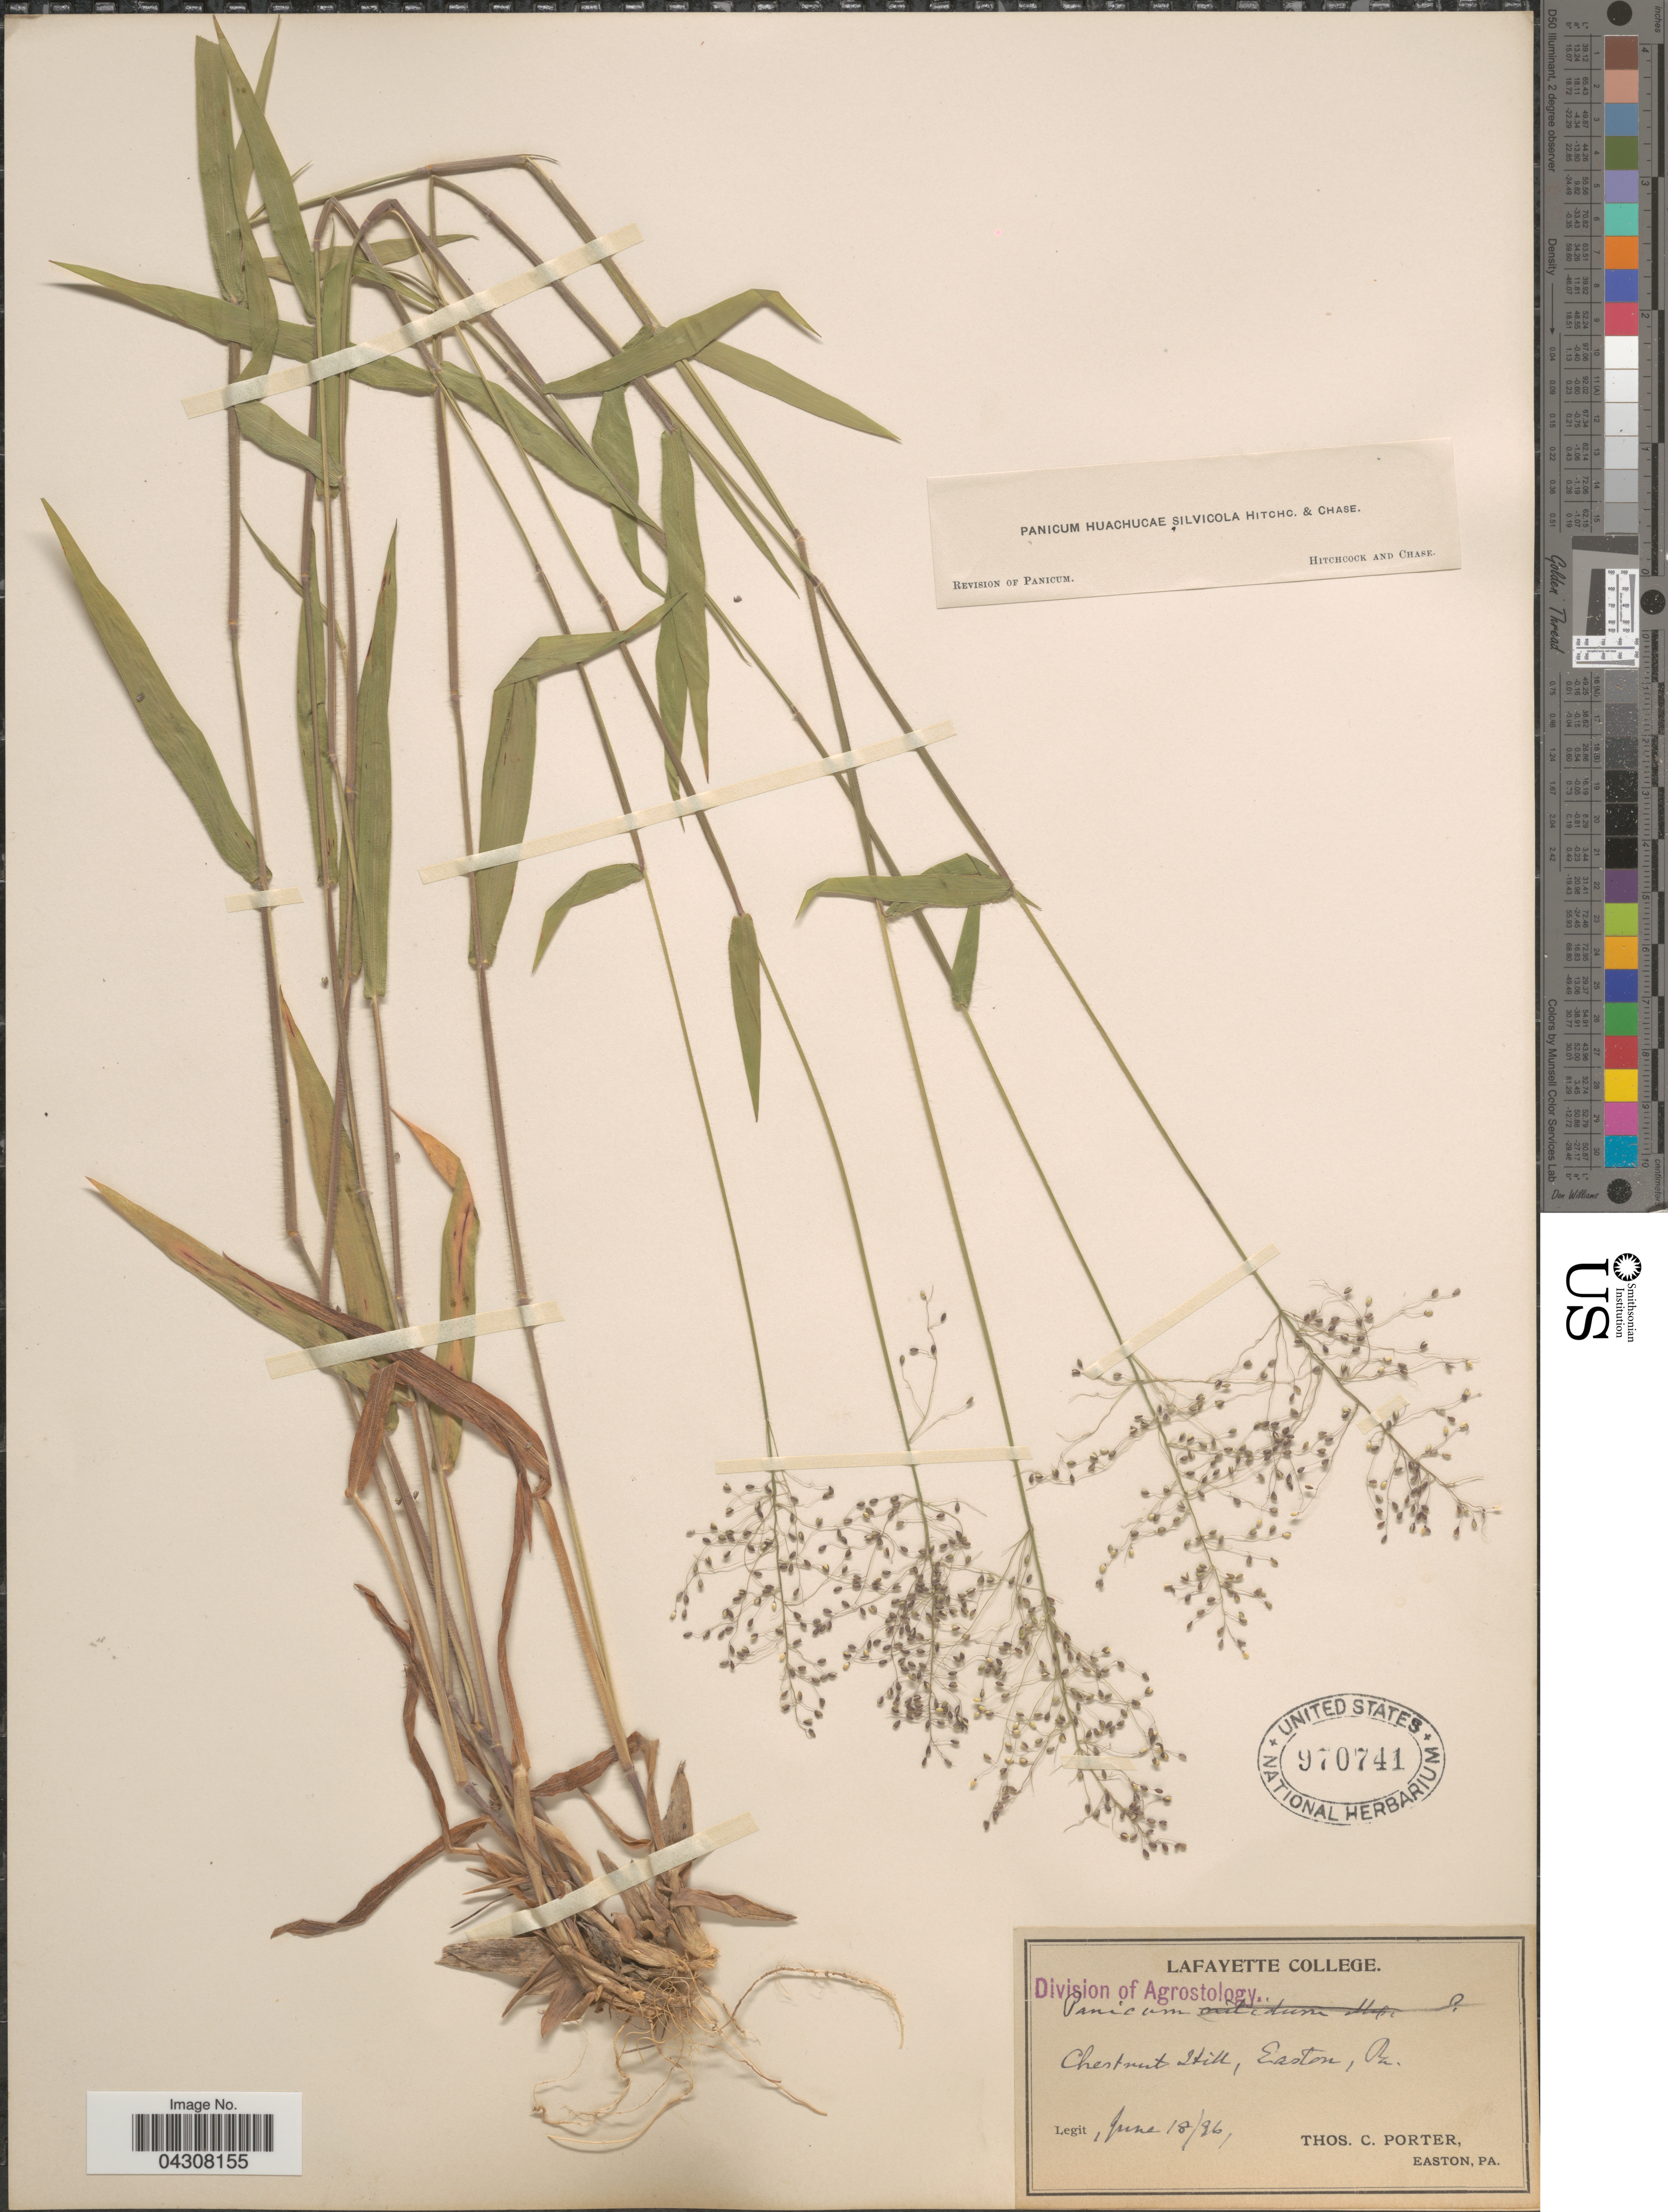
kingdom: Plantae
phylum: Tracheophyta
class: Liliopsida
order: Poales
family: Poaceae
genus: Dichanthelium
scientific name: Dichanthelium acuminatum var. acuminatum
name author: (Sw.) Gould & C.A. Clark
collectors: T. Porter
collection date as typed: Transcribed d/m/y: 18/6/96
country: United States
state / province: Pennsylvania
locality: Chestnut Hill, Easton.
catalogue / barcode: US 970741